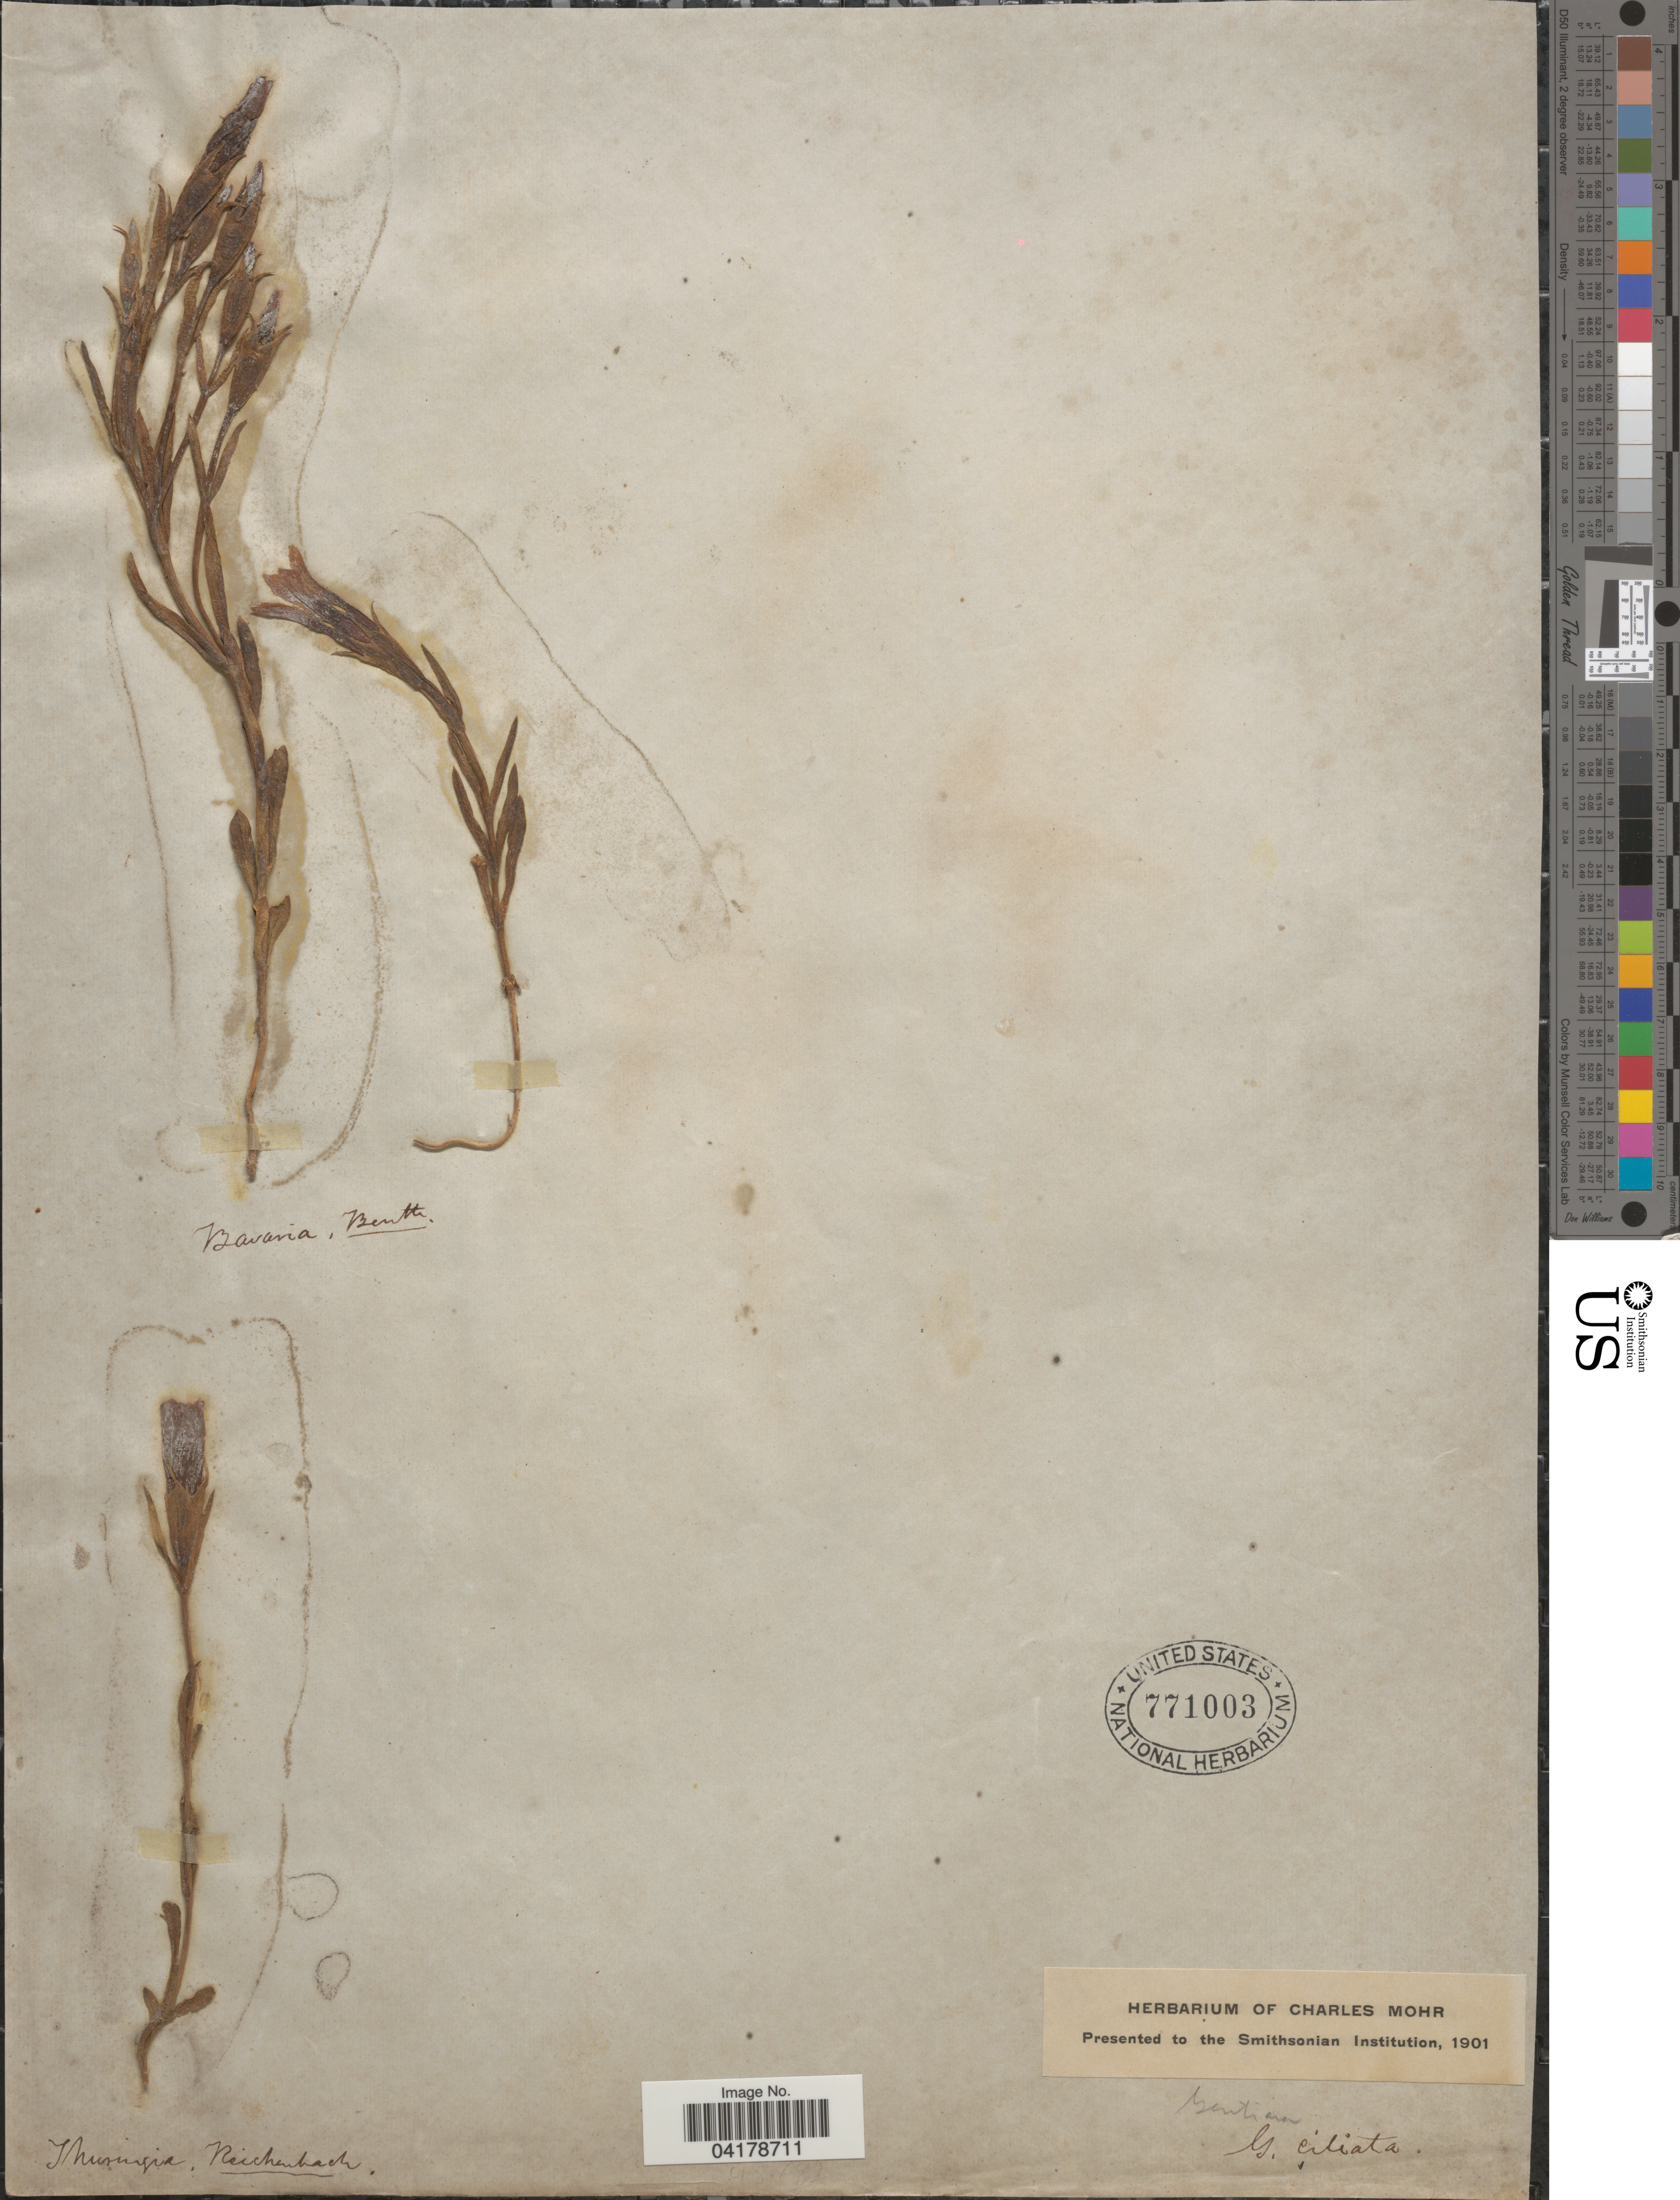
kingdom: Plantae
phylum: Tracheophyta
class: Magnoliopsida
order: Gentianales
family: Gentianaceae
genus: Gentiana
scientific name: Gentiana ciliata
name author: L.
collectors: ex herb. Charles Mohr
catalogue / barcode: US 771003